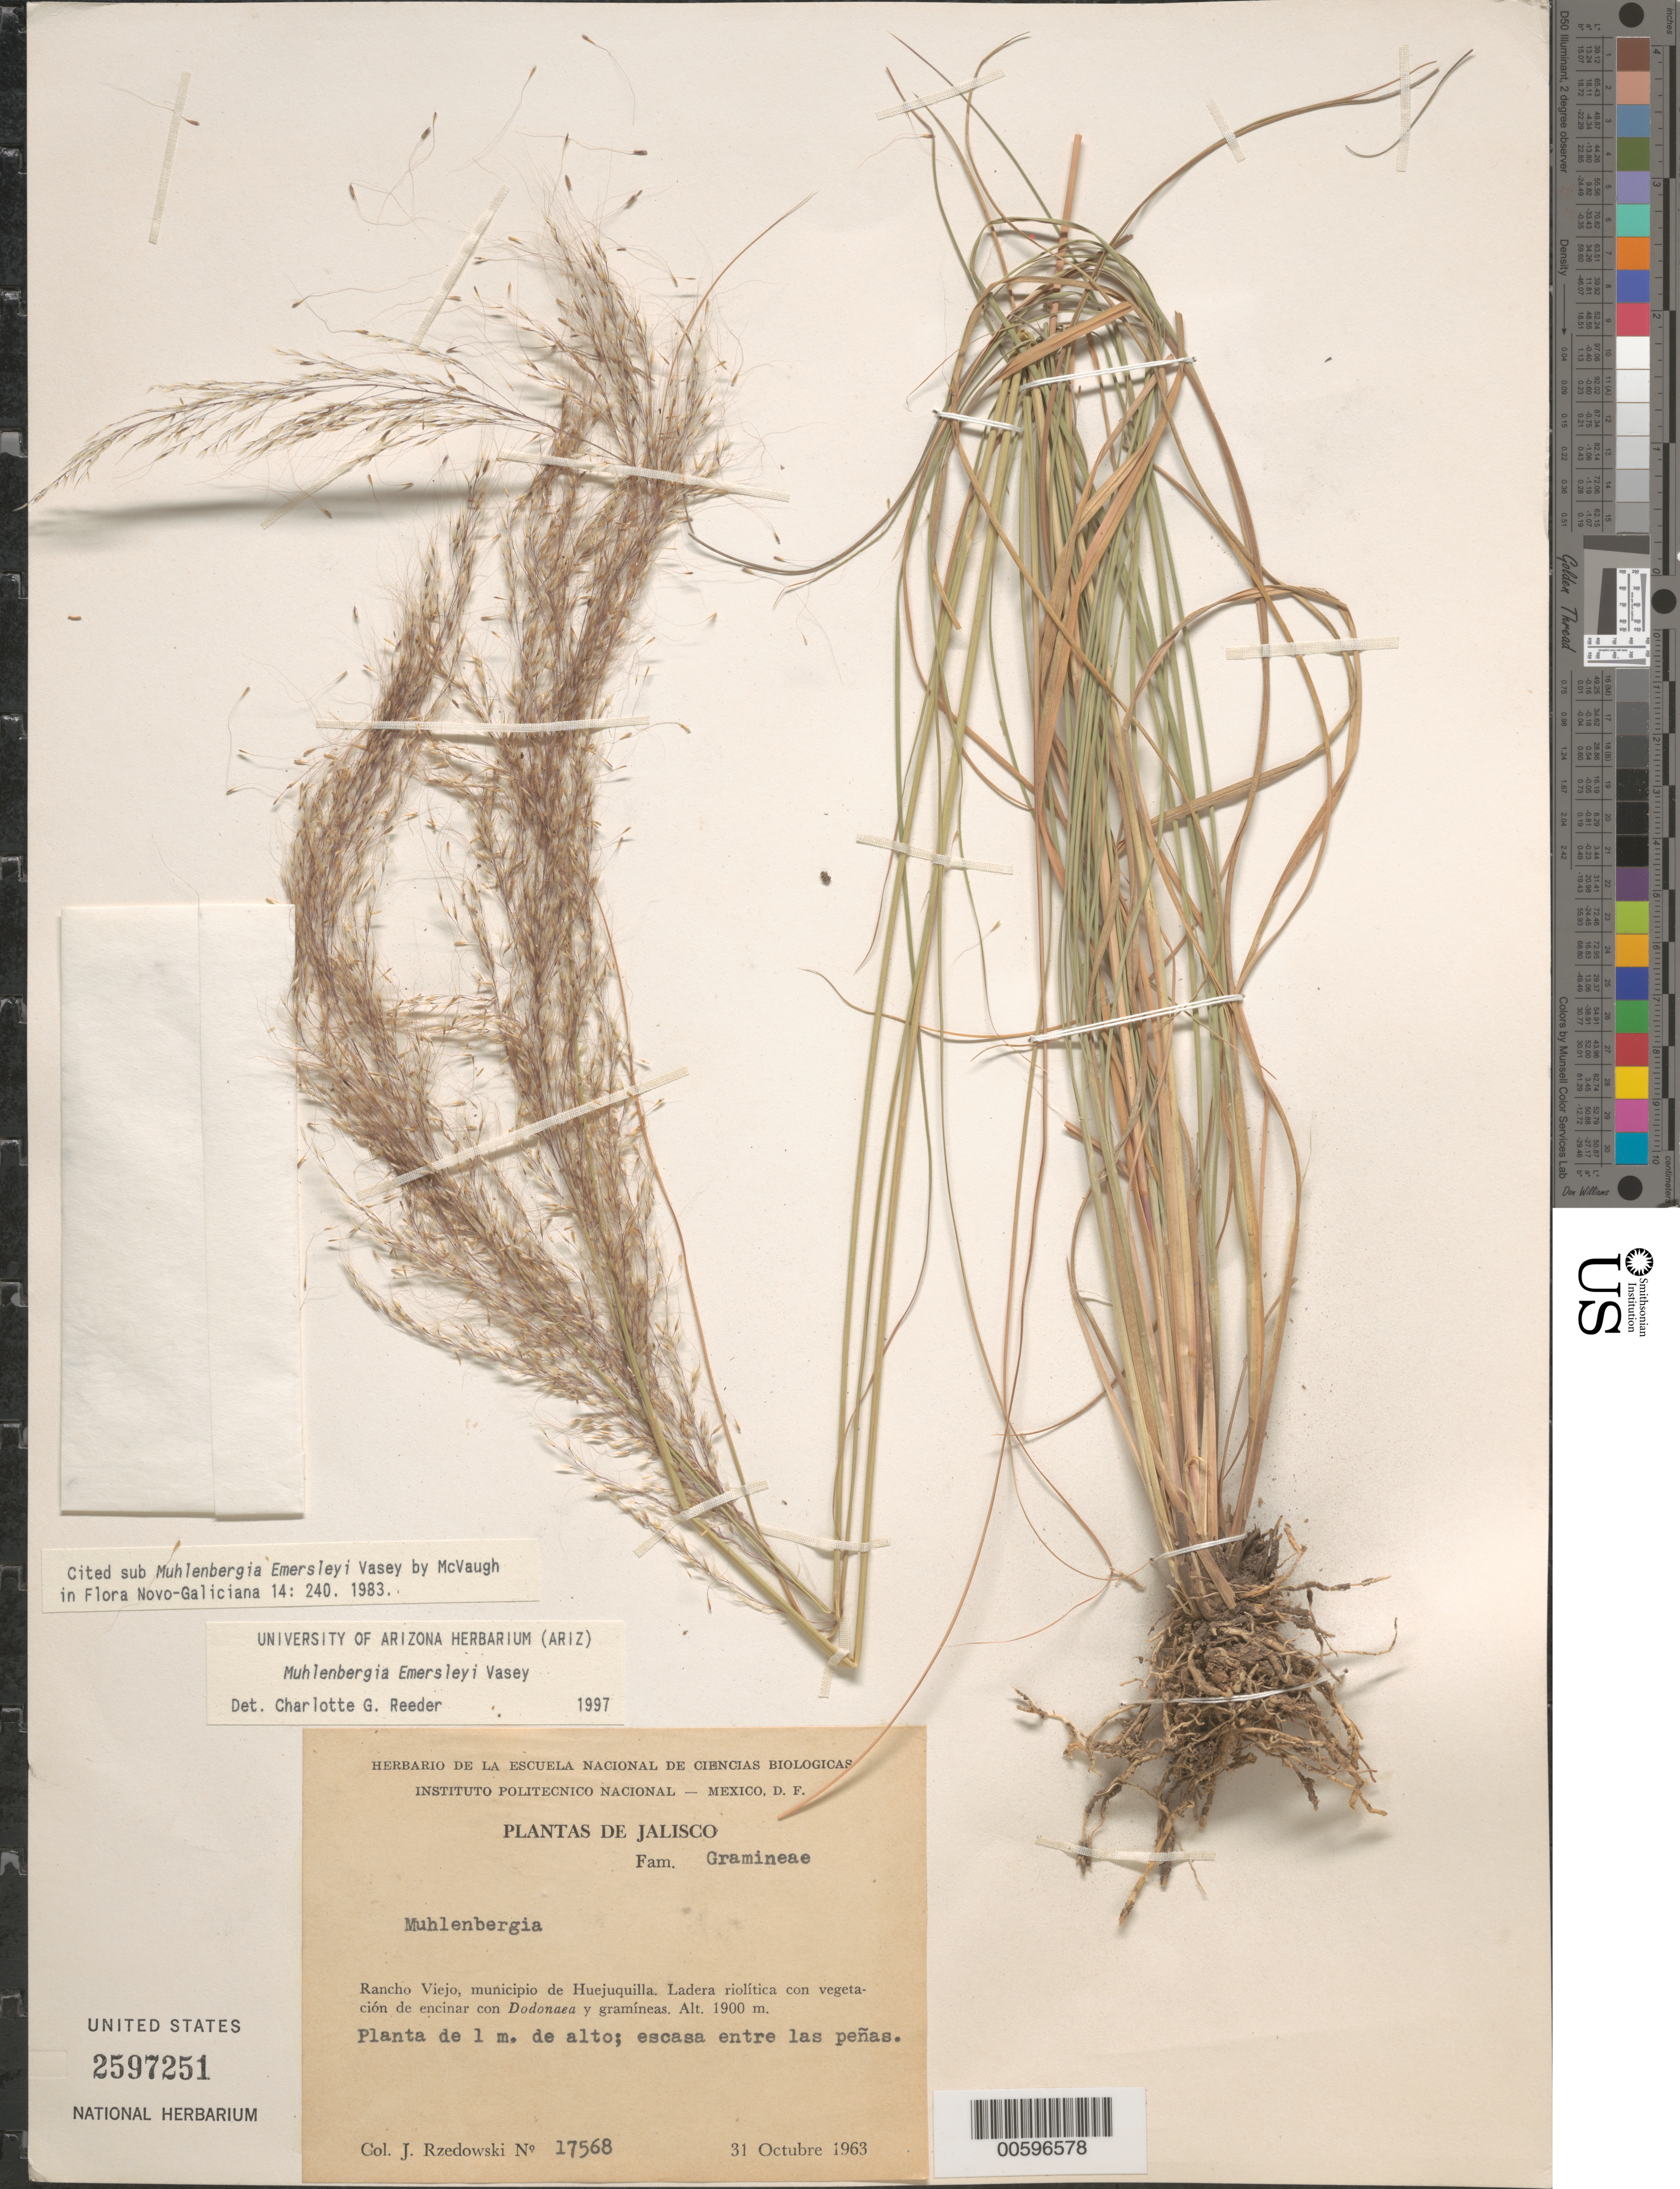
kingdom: Plantae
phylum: Tracheophyta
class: Liliopsida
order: Poales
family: Poaceae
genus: Muhlenbergia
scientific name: Muhlenbergia emersleyi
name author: Vasey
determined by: Reeder, C. G., (ARIZ)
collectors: J. Rzedowski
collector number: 17568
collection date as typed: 31 Oct 1963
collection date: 1963-10-31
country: Mexico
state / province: Jalisco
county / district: Huejuquilla el Alto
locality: Rancho Viejo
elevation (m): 1900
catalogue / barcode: US 2597251